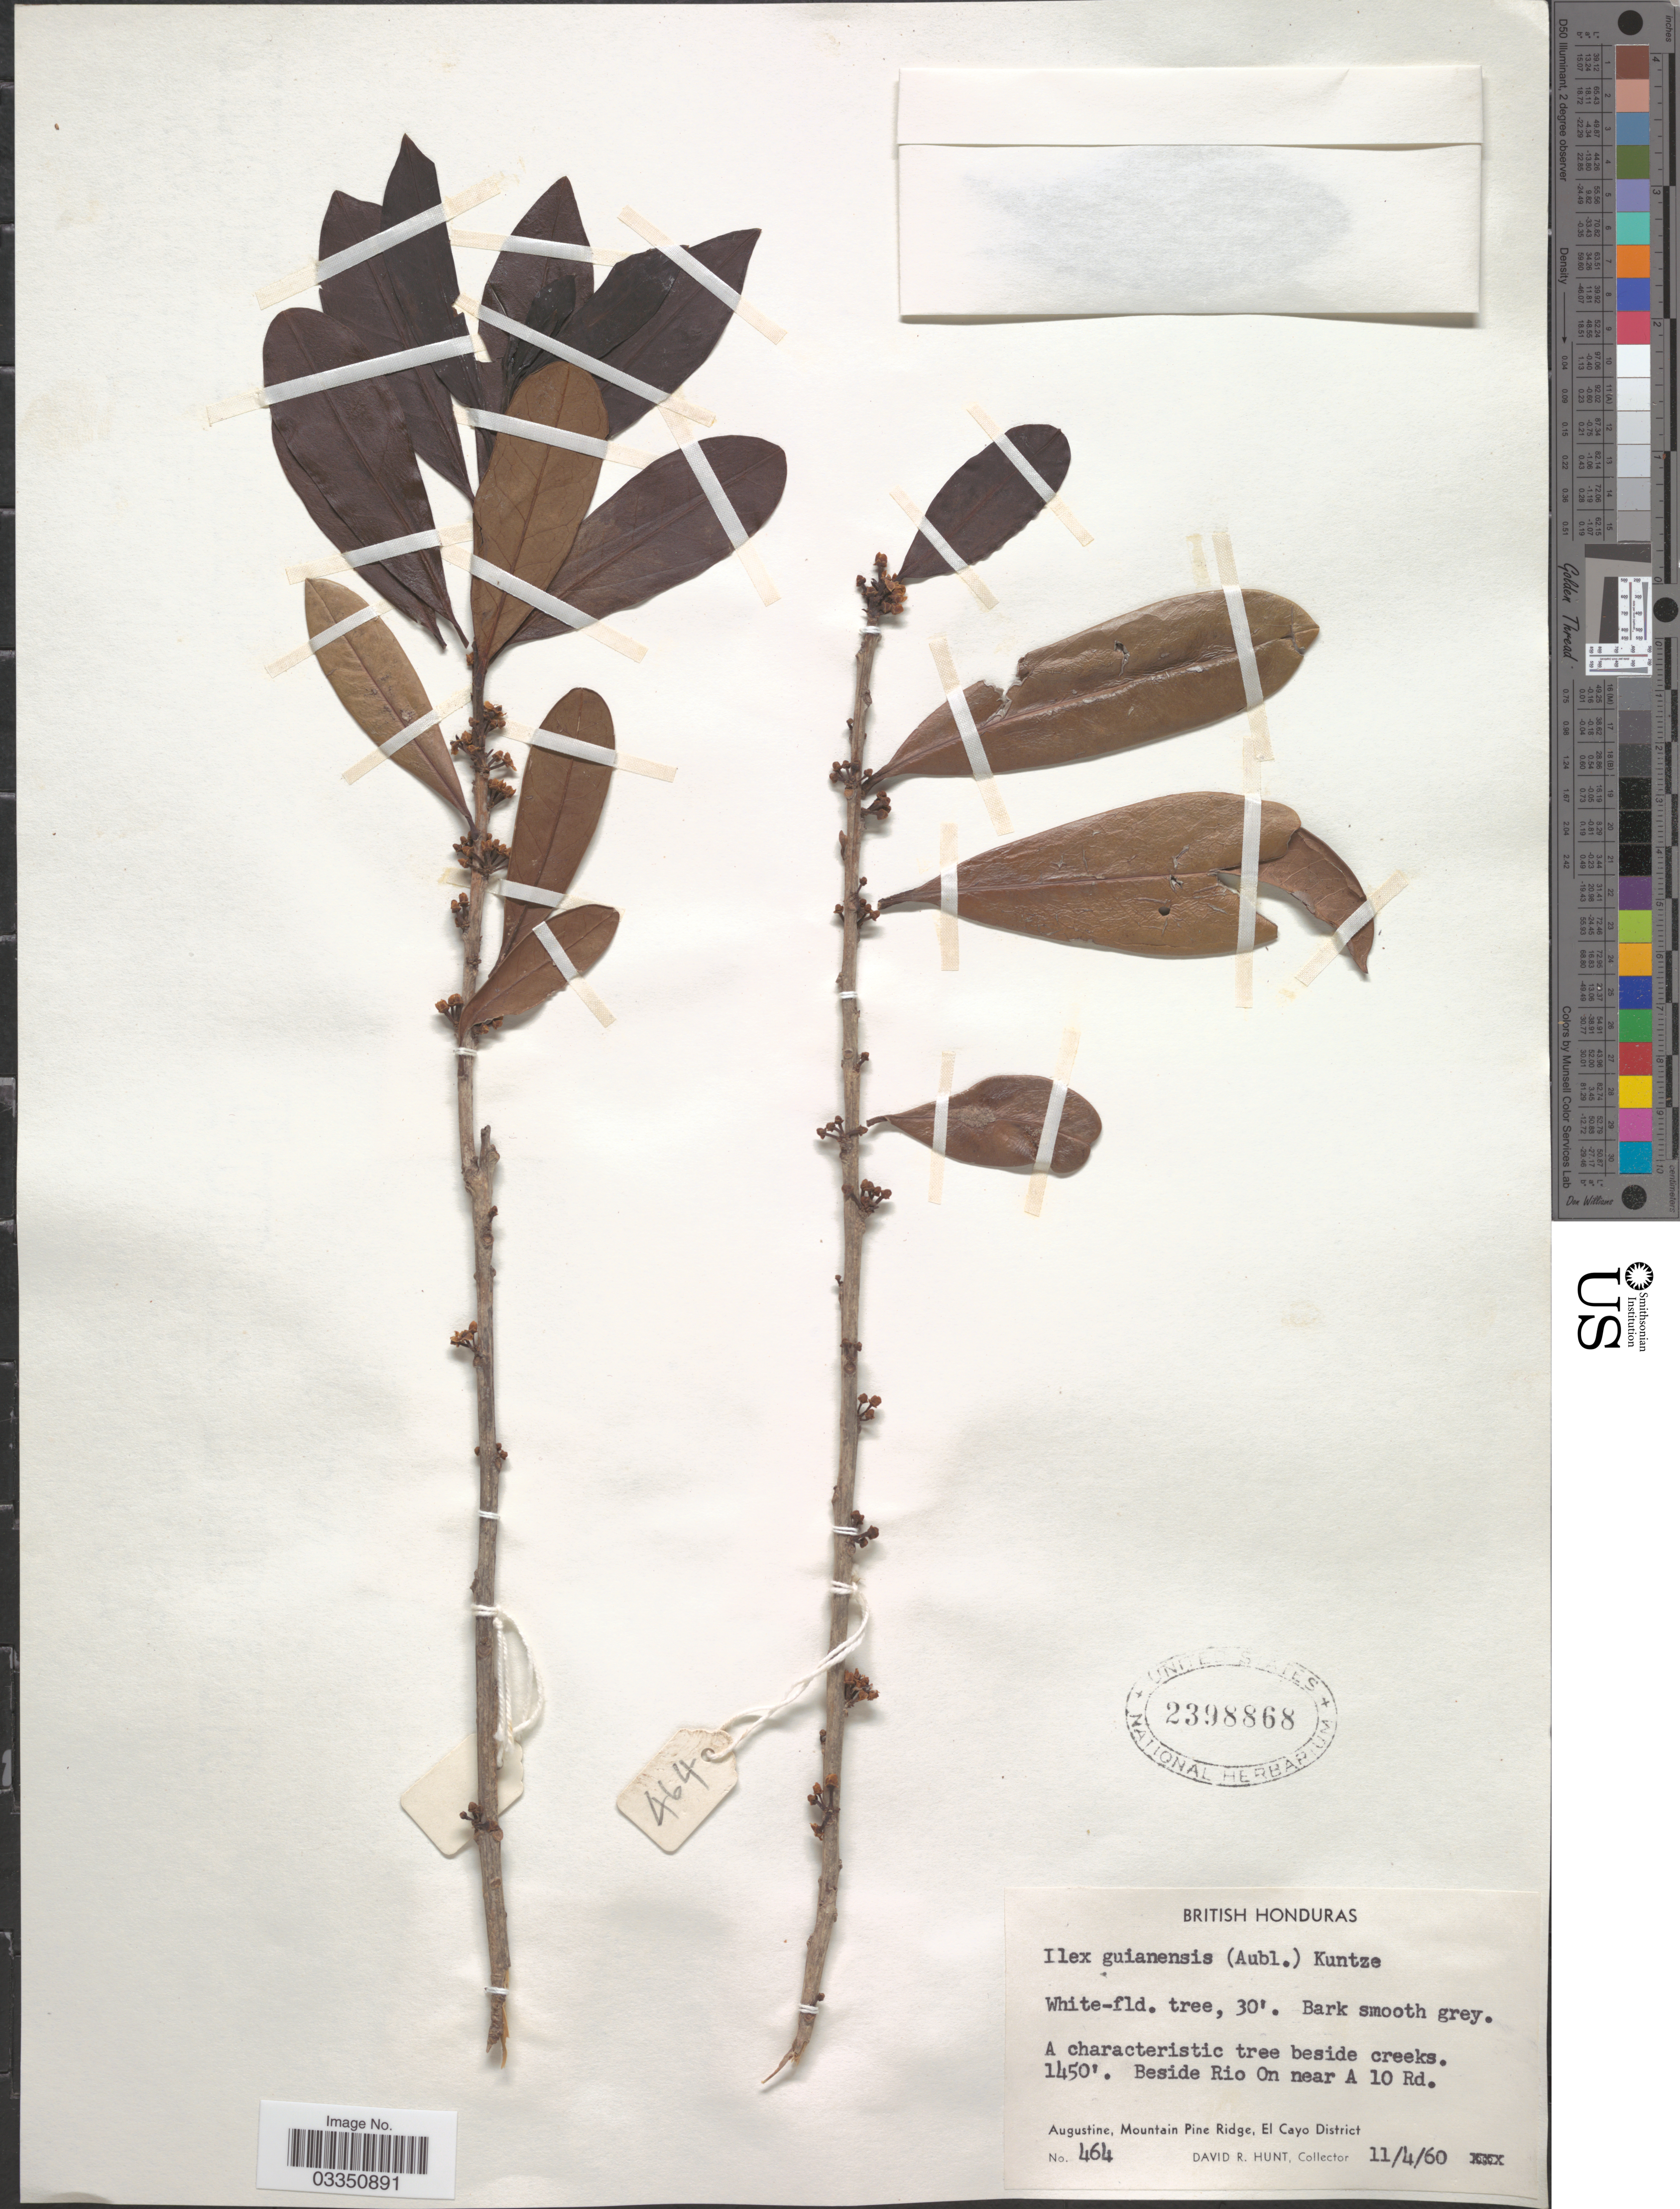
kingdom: Plantae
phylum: Tracheophyta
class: Magnoliopsida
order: Aquifoliales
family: Aquifoliaceae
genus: Ilex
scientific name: Ilex guianensis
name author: (Aubl.) Kuntze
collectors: D. R. Hunt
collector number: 464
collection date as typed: Transcribed d/m/y: 11/4/60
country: Belize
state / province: Cayo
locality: British Honduras, Beside Rio On near A 10 Rd., Augustine, Mountain Pine Ridge, El Cayo District.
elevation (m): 442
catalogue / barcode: US 2398868